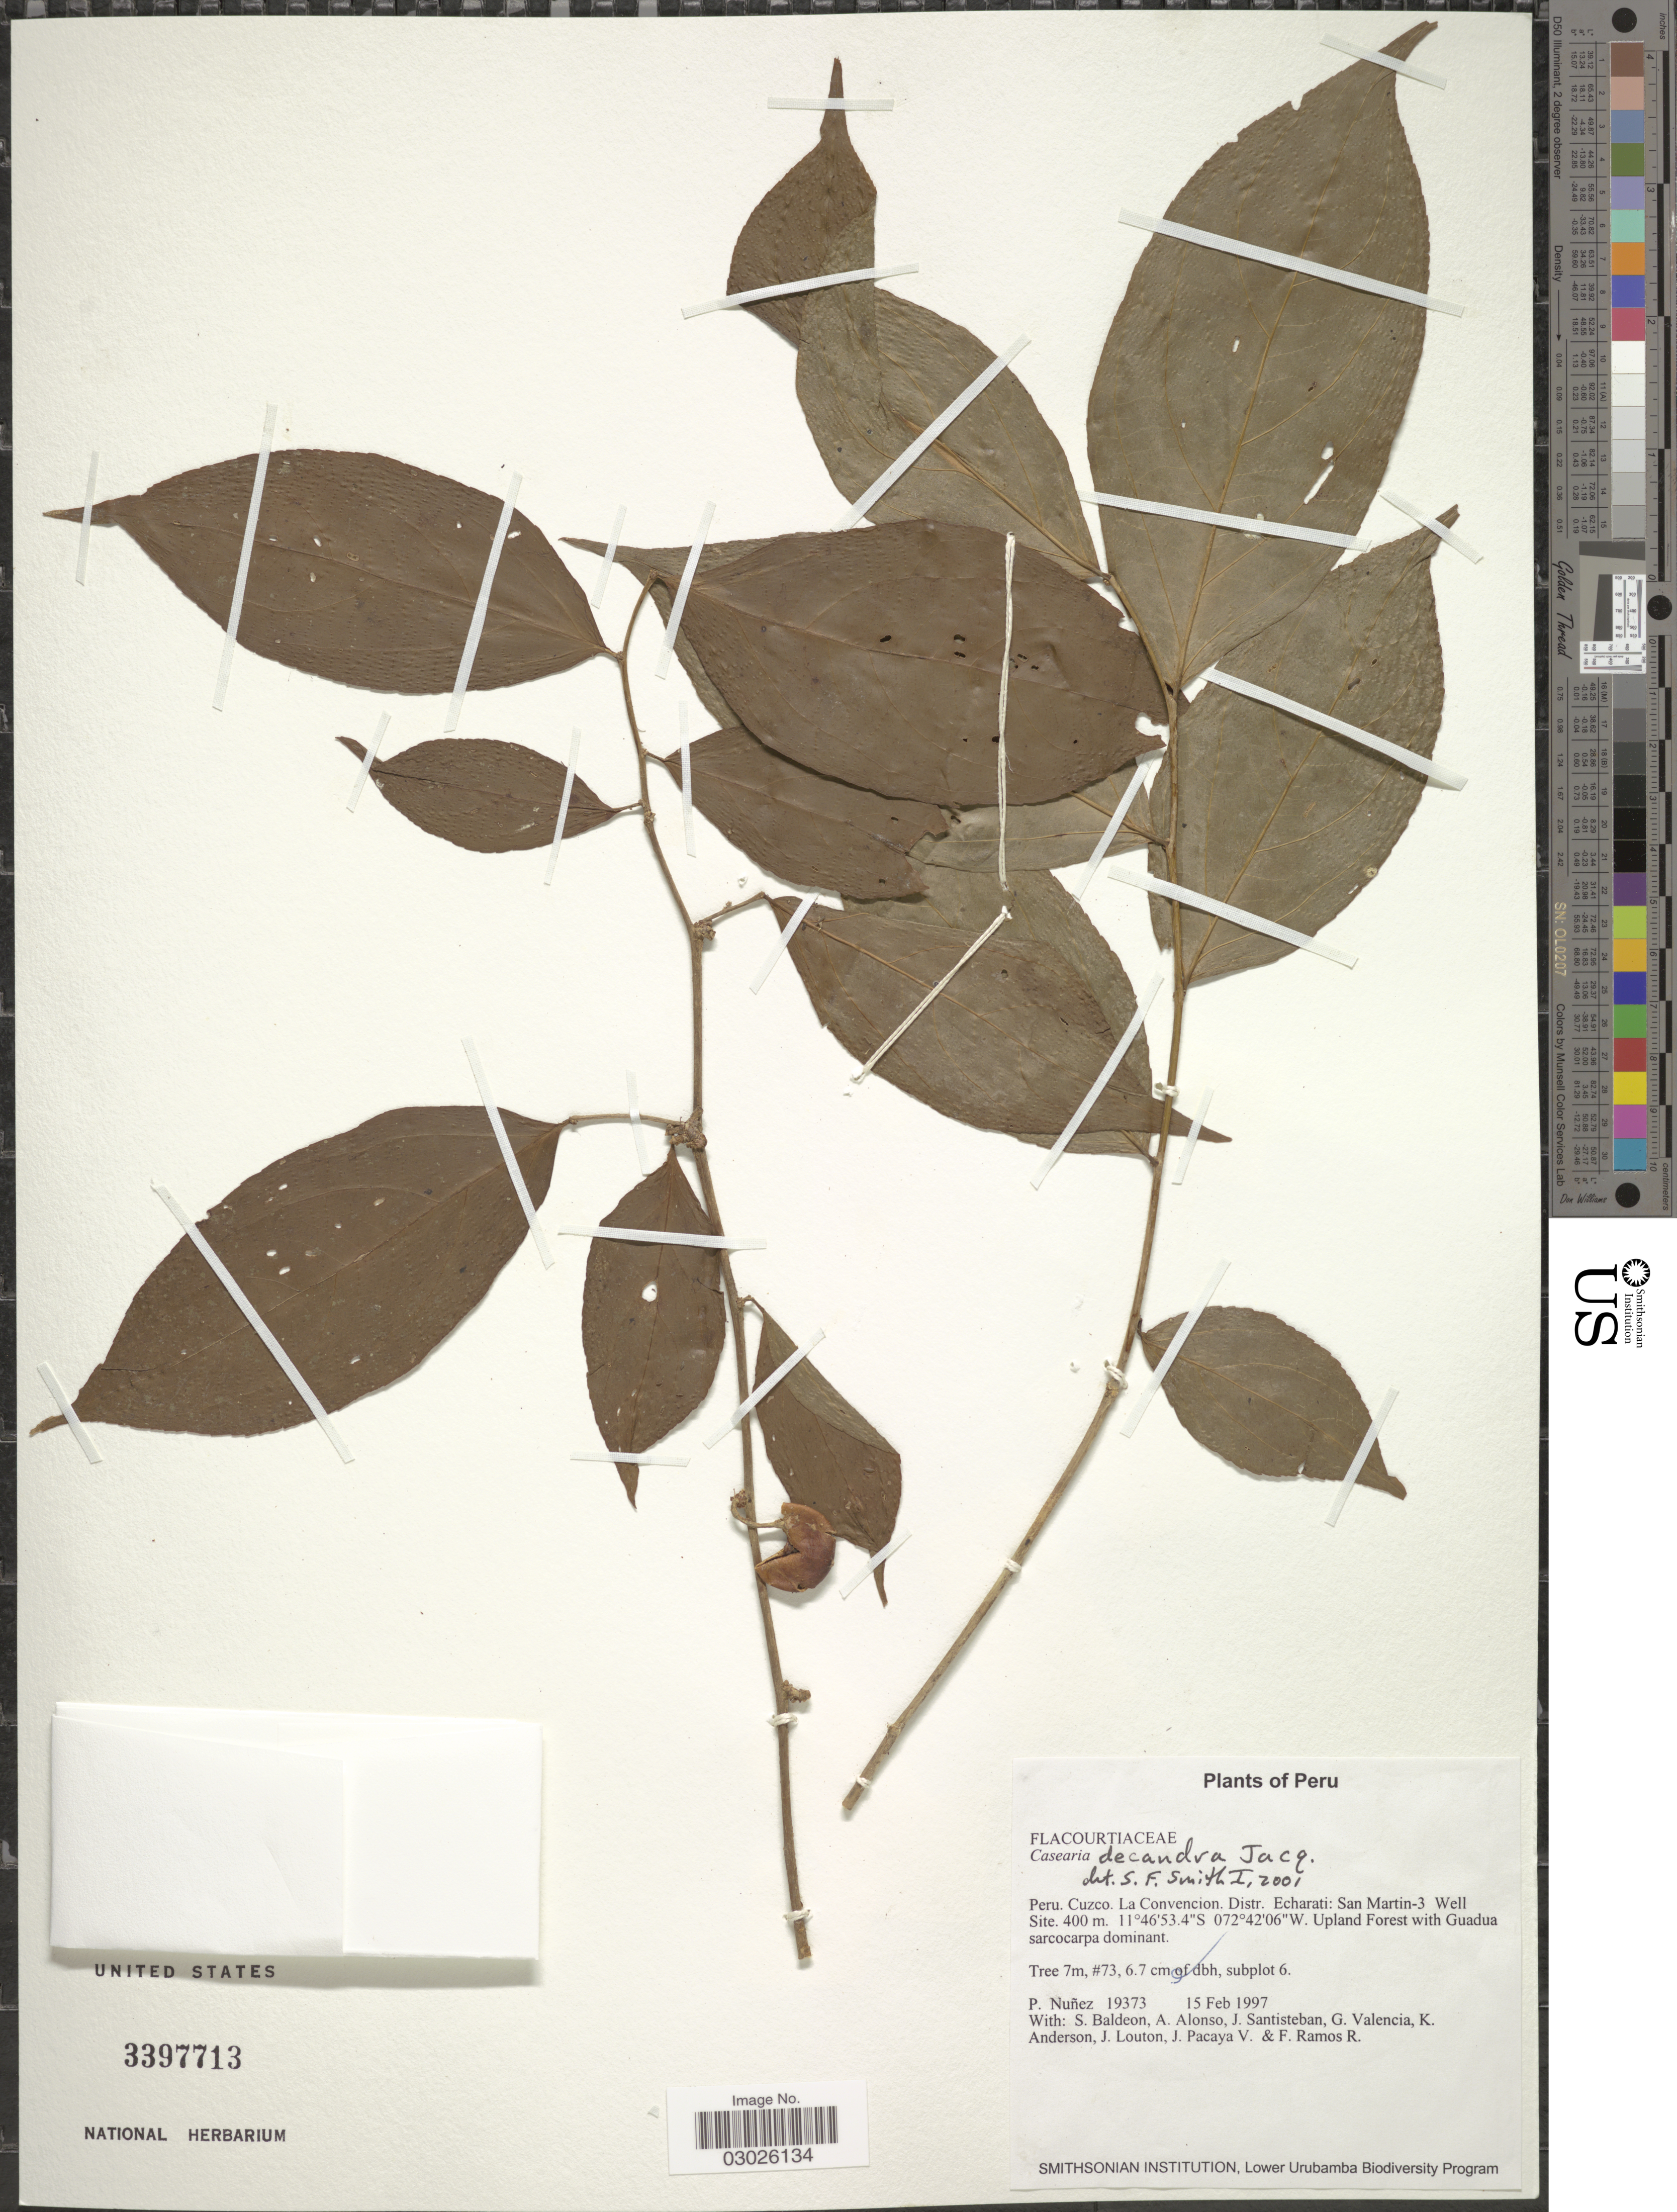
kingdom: Plantae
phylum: Tracheophyta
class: Magnoliopsida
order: Malpighiales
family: Salicaceae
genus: Casearia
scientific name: Casearia decandra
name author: Jacq.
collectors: P. Nuñez V., S. Baldeon, A. Alonso, J. Santisteban & Leopold, --, et al.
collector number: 19373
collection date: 1997-02-15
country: Peru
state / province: Cusco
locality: La Convencion, Distr. Echarati: San Martin-3 Well Site.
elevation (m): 400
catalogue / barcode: US 3397713